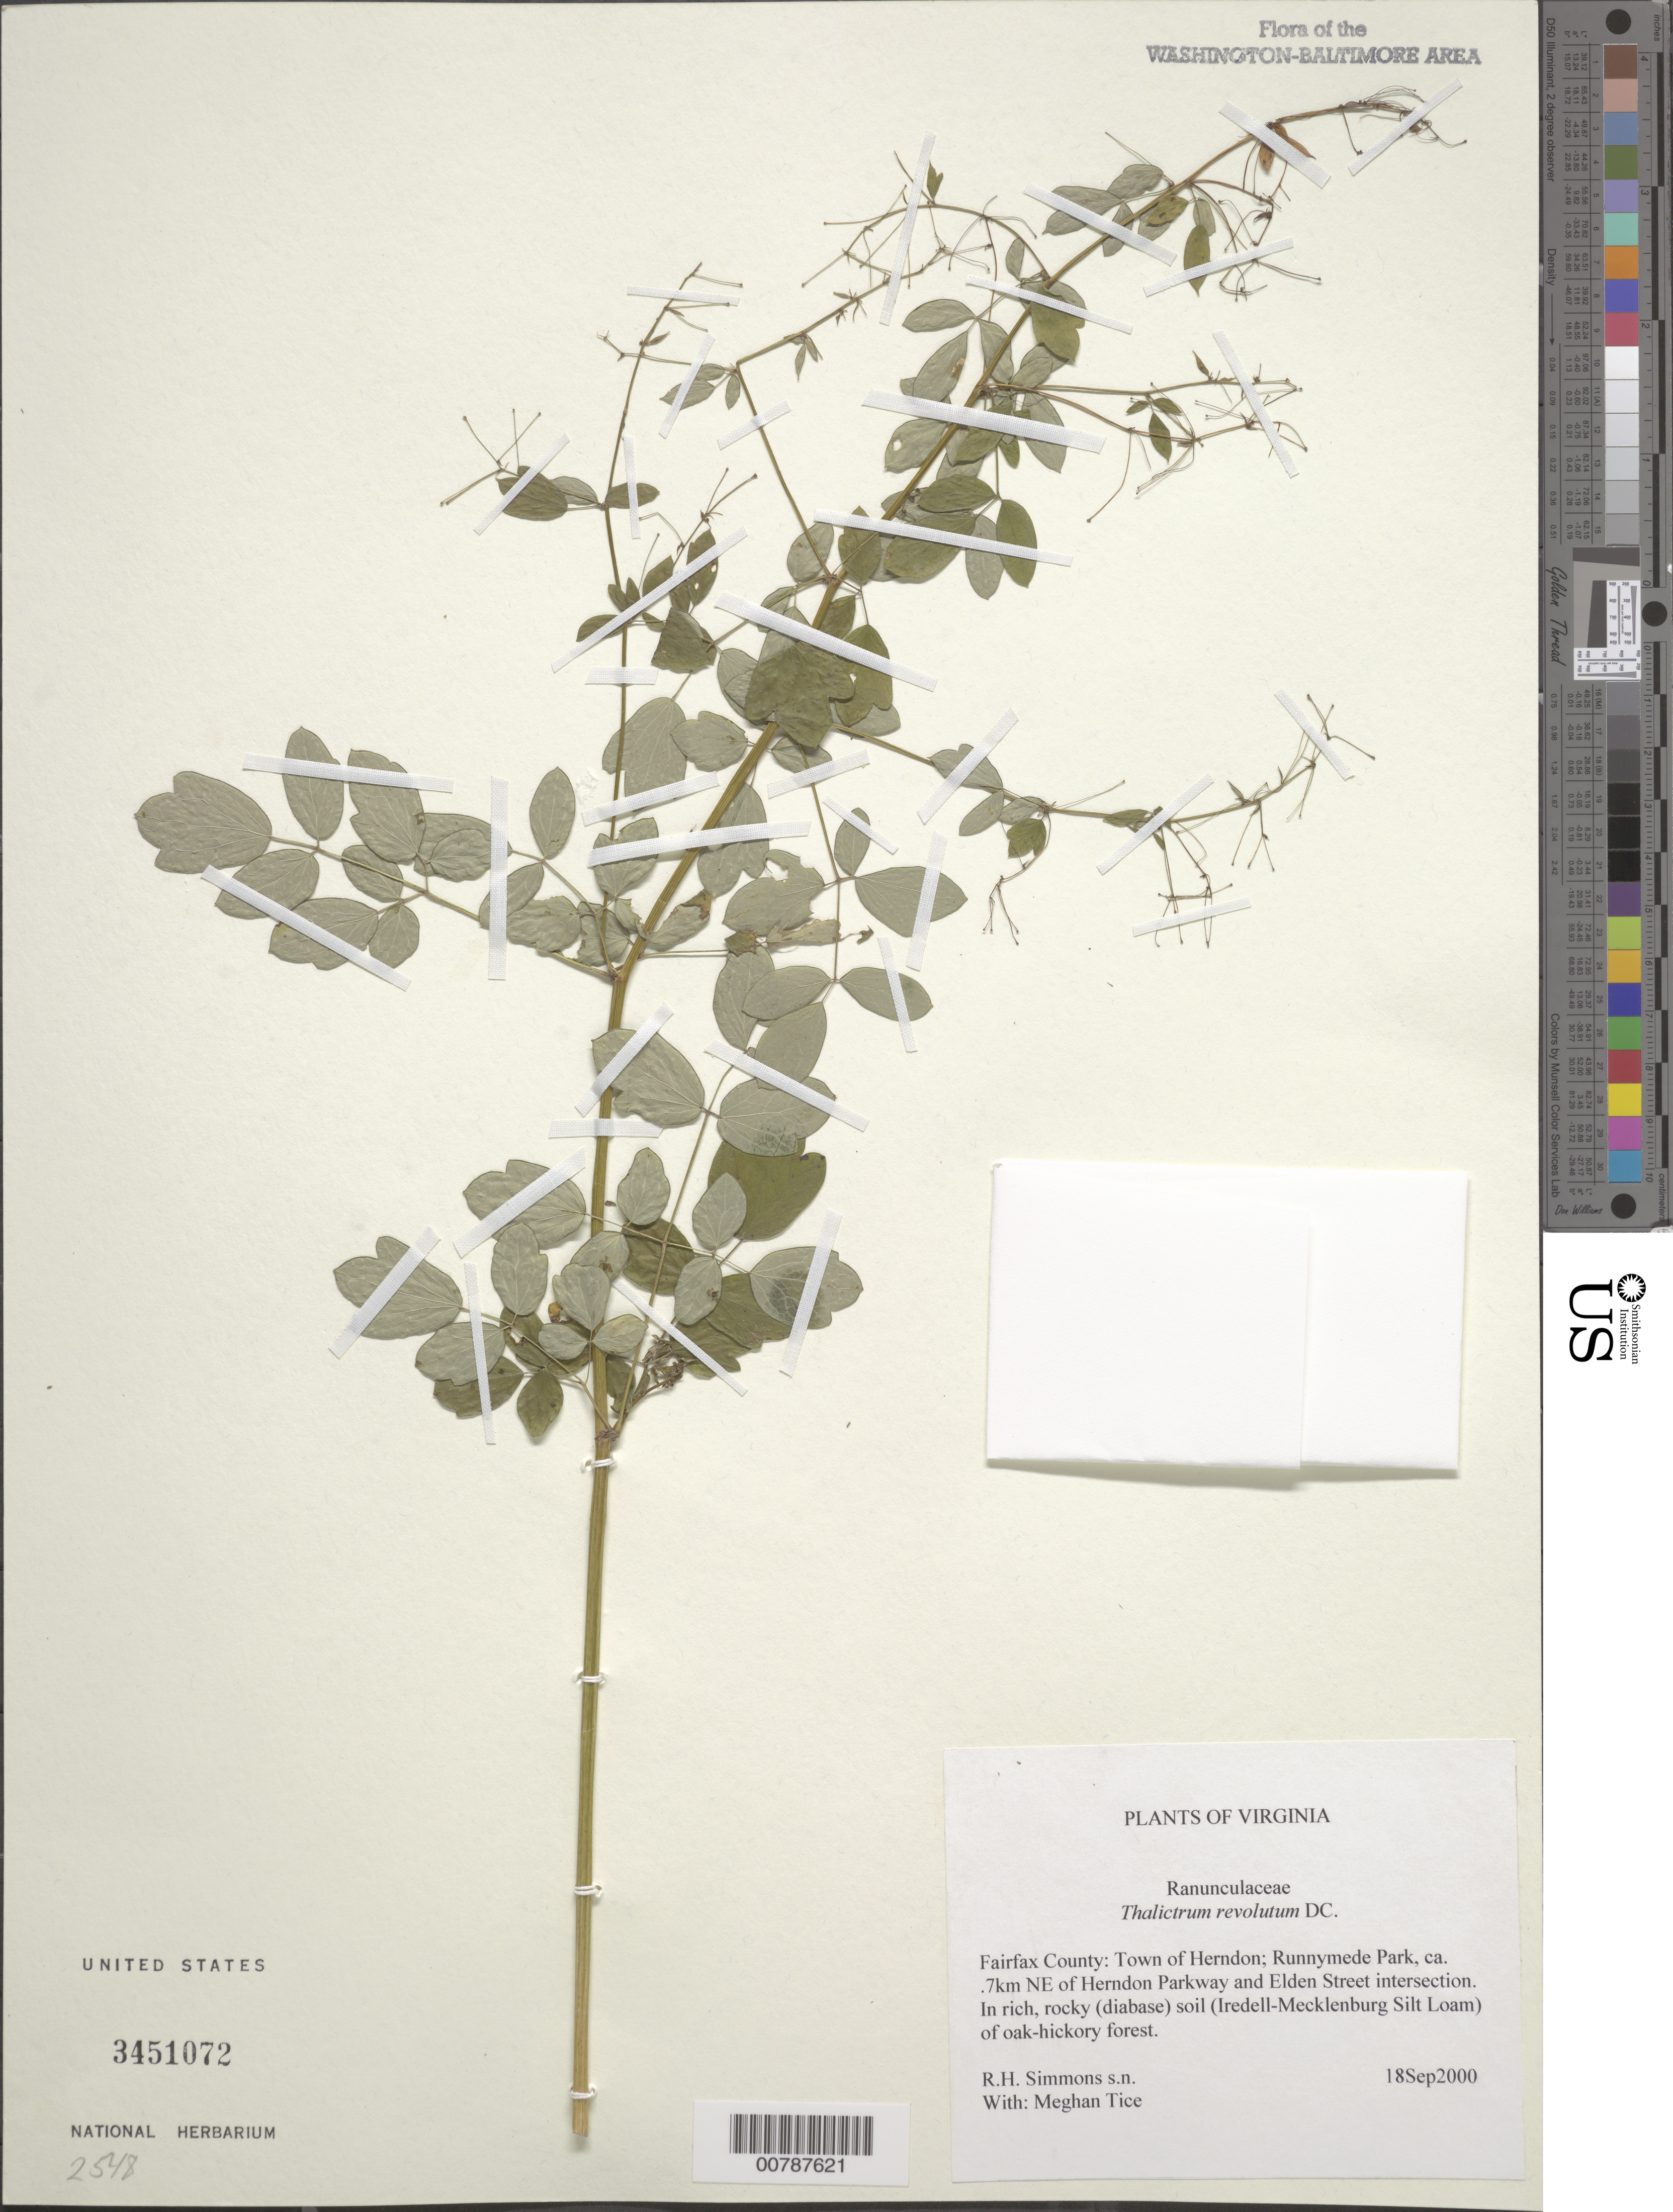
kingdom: Plantae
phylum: Tracheophyta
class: Magnoliopsida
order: Ranunculales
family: Ranunculaceae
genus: Thalictrum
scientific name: Thalictrum amphibolum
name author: Greene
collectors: R. H. Simmons & M. Tice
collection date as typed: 18 Sep 2000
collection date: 2000-09-18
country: United States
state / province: Virginia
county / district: Fairfax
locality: Town of Herndon; Runnymede Park, ca. 0.7 km NE of Herndon Parkway and Elden Street intersection.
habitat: In rich, rocky (diabase) soil (Iredell-Mecklenburg Silt Loam) of oak-hickory forest.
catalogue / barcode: US 3451072